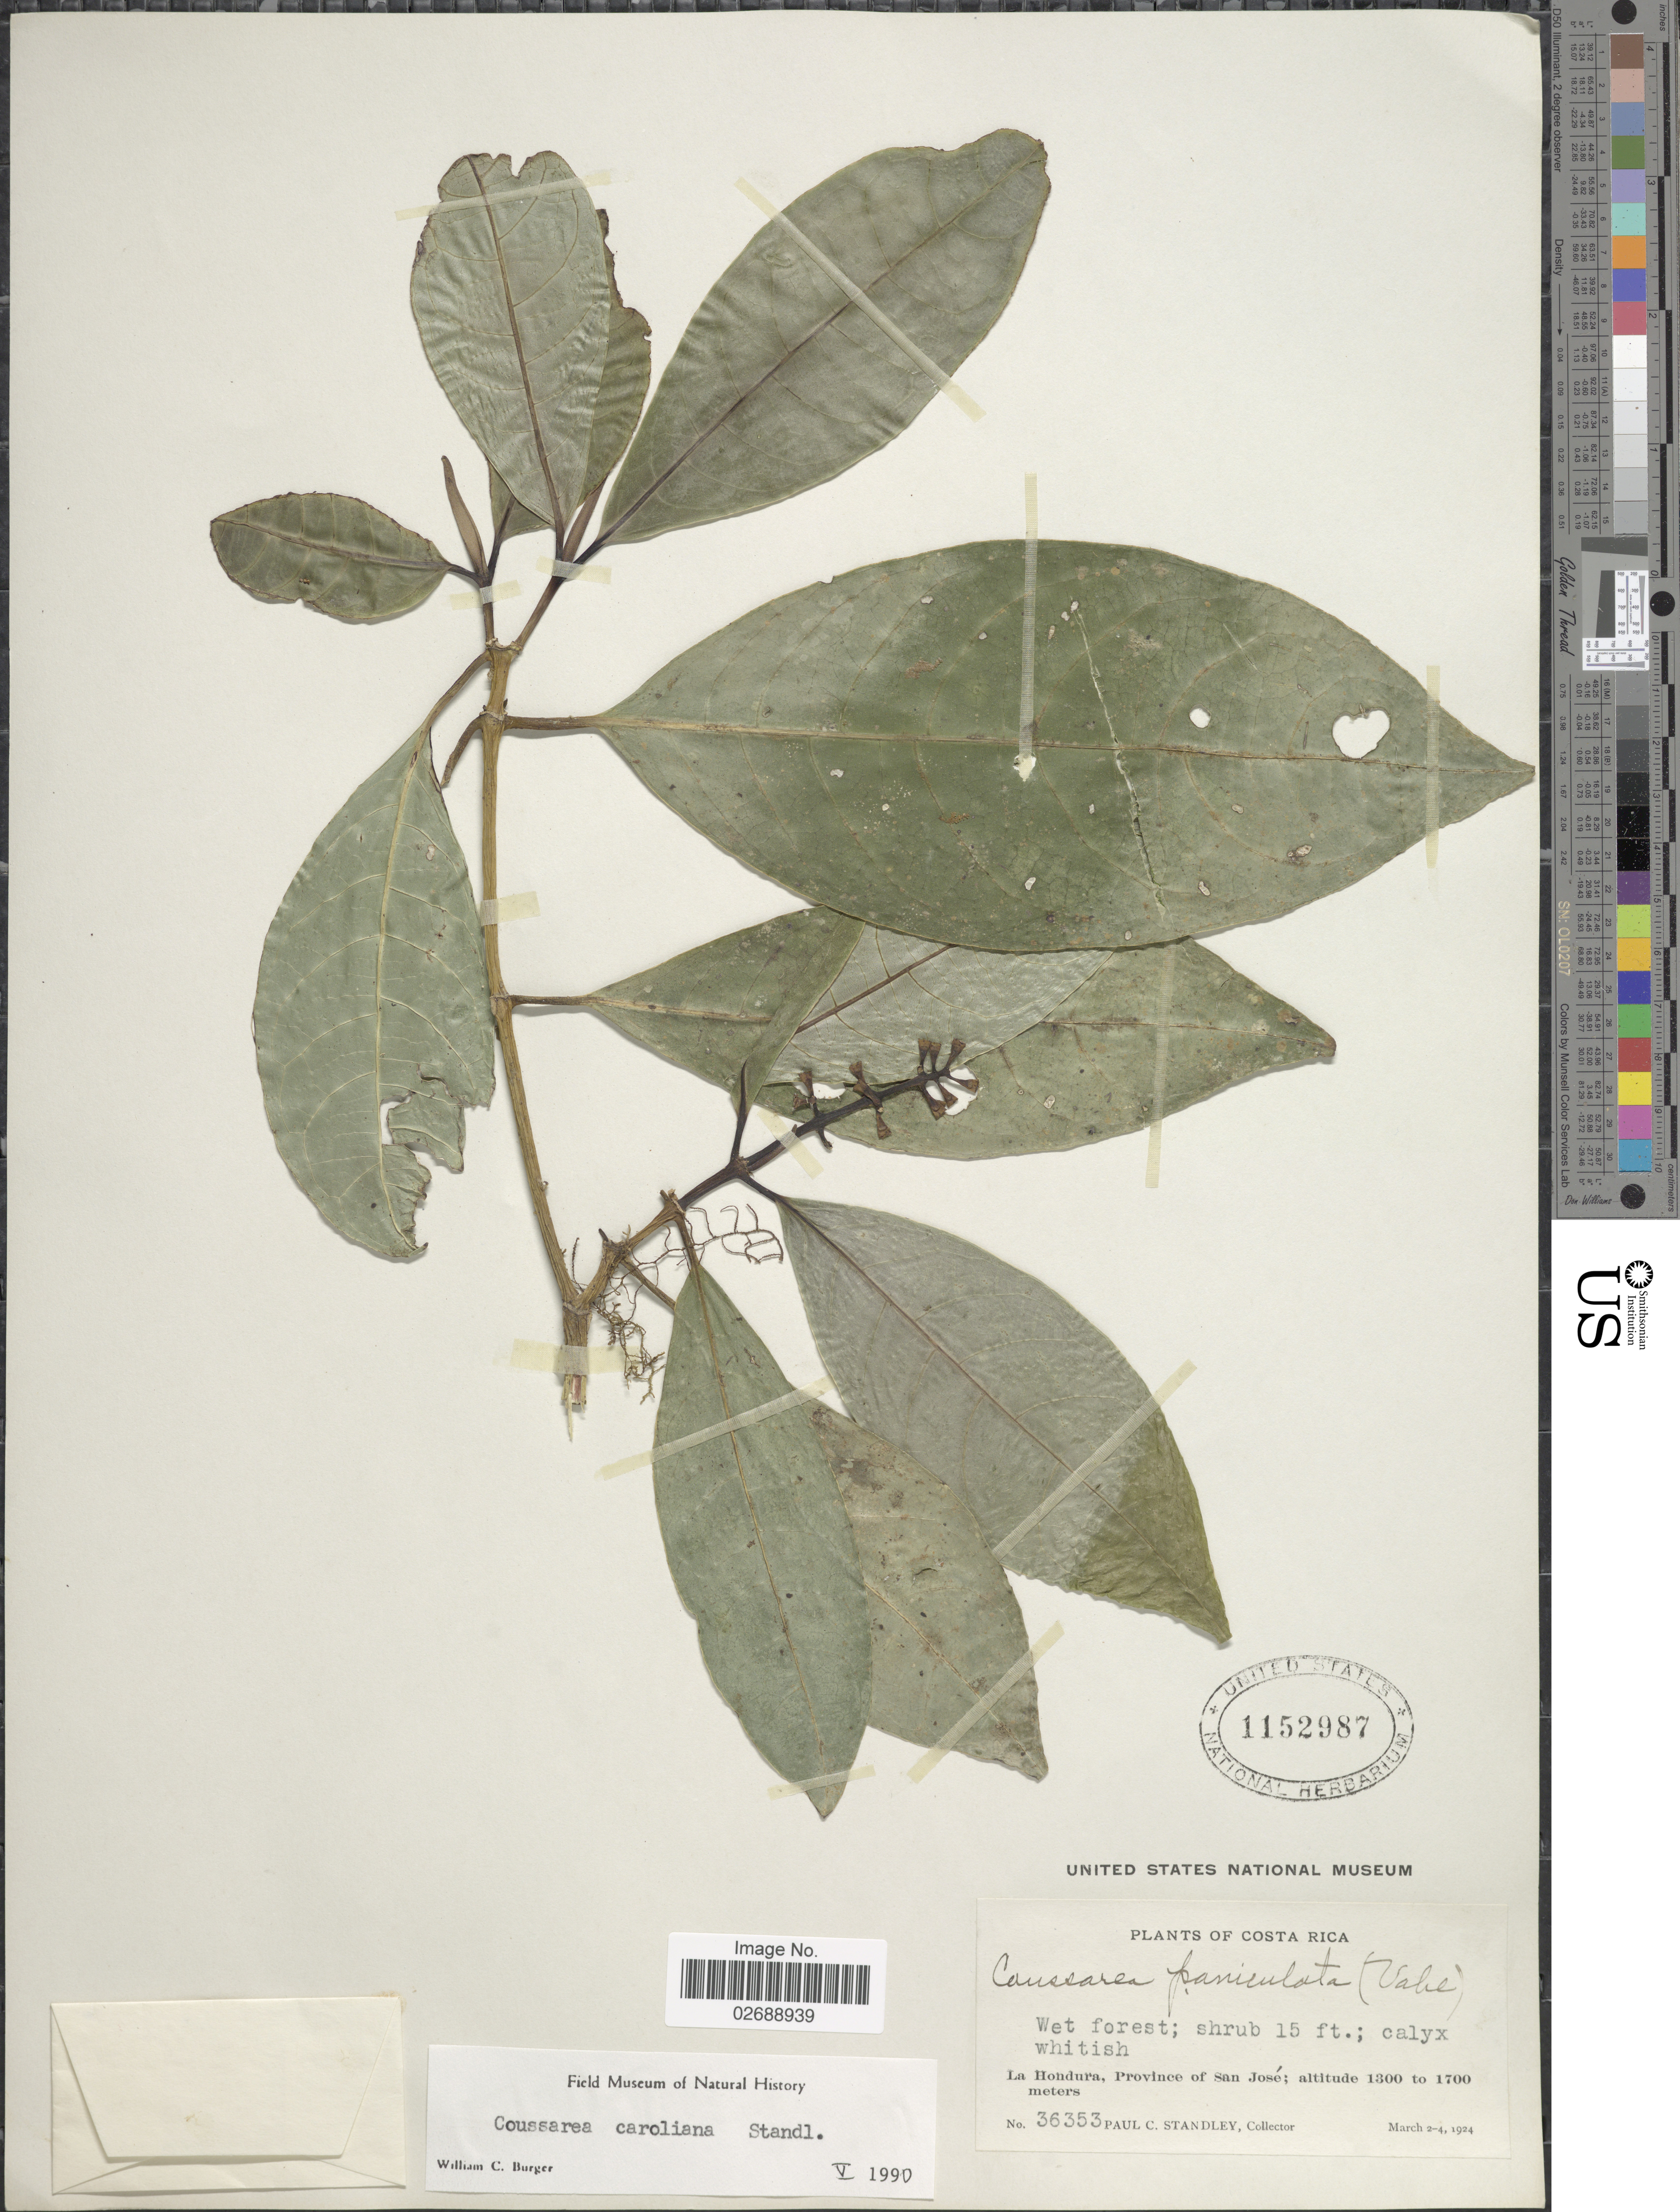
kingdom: Plantae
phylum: Tracheophyta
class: Magnoliopsida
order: Gentianales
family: Rubiaceae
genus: Coussarea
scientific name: Coussarea caroliana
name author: Standl.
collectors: P. C. Standley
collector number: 36353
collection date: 1924-03-02/1924-03-04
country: Costa Rica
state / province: San José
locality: La Hondura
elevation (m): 1300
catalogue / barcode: US 1152987